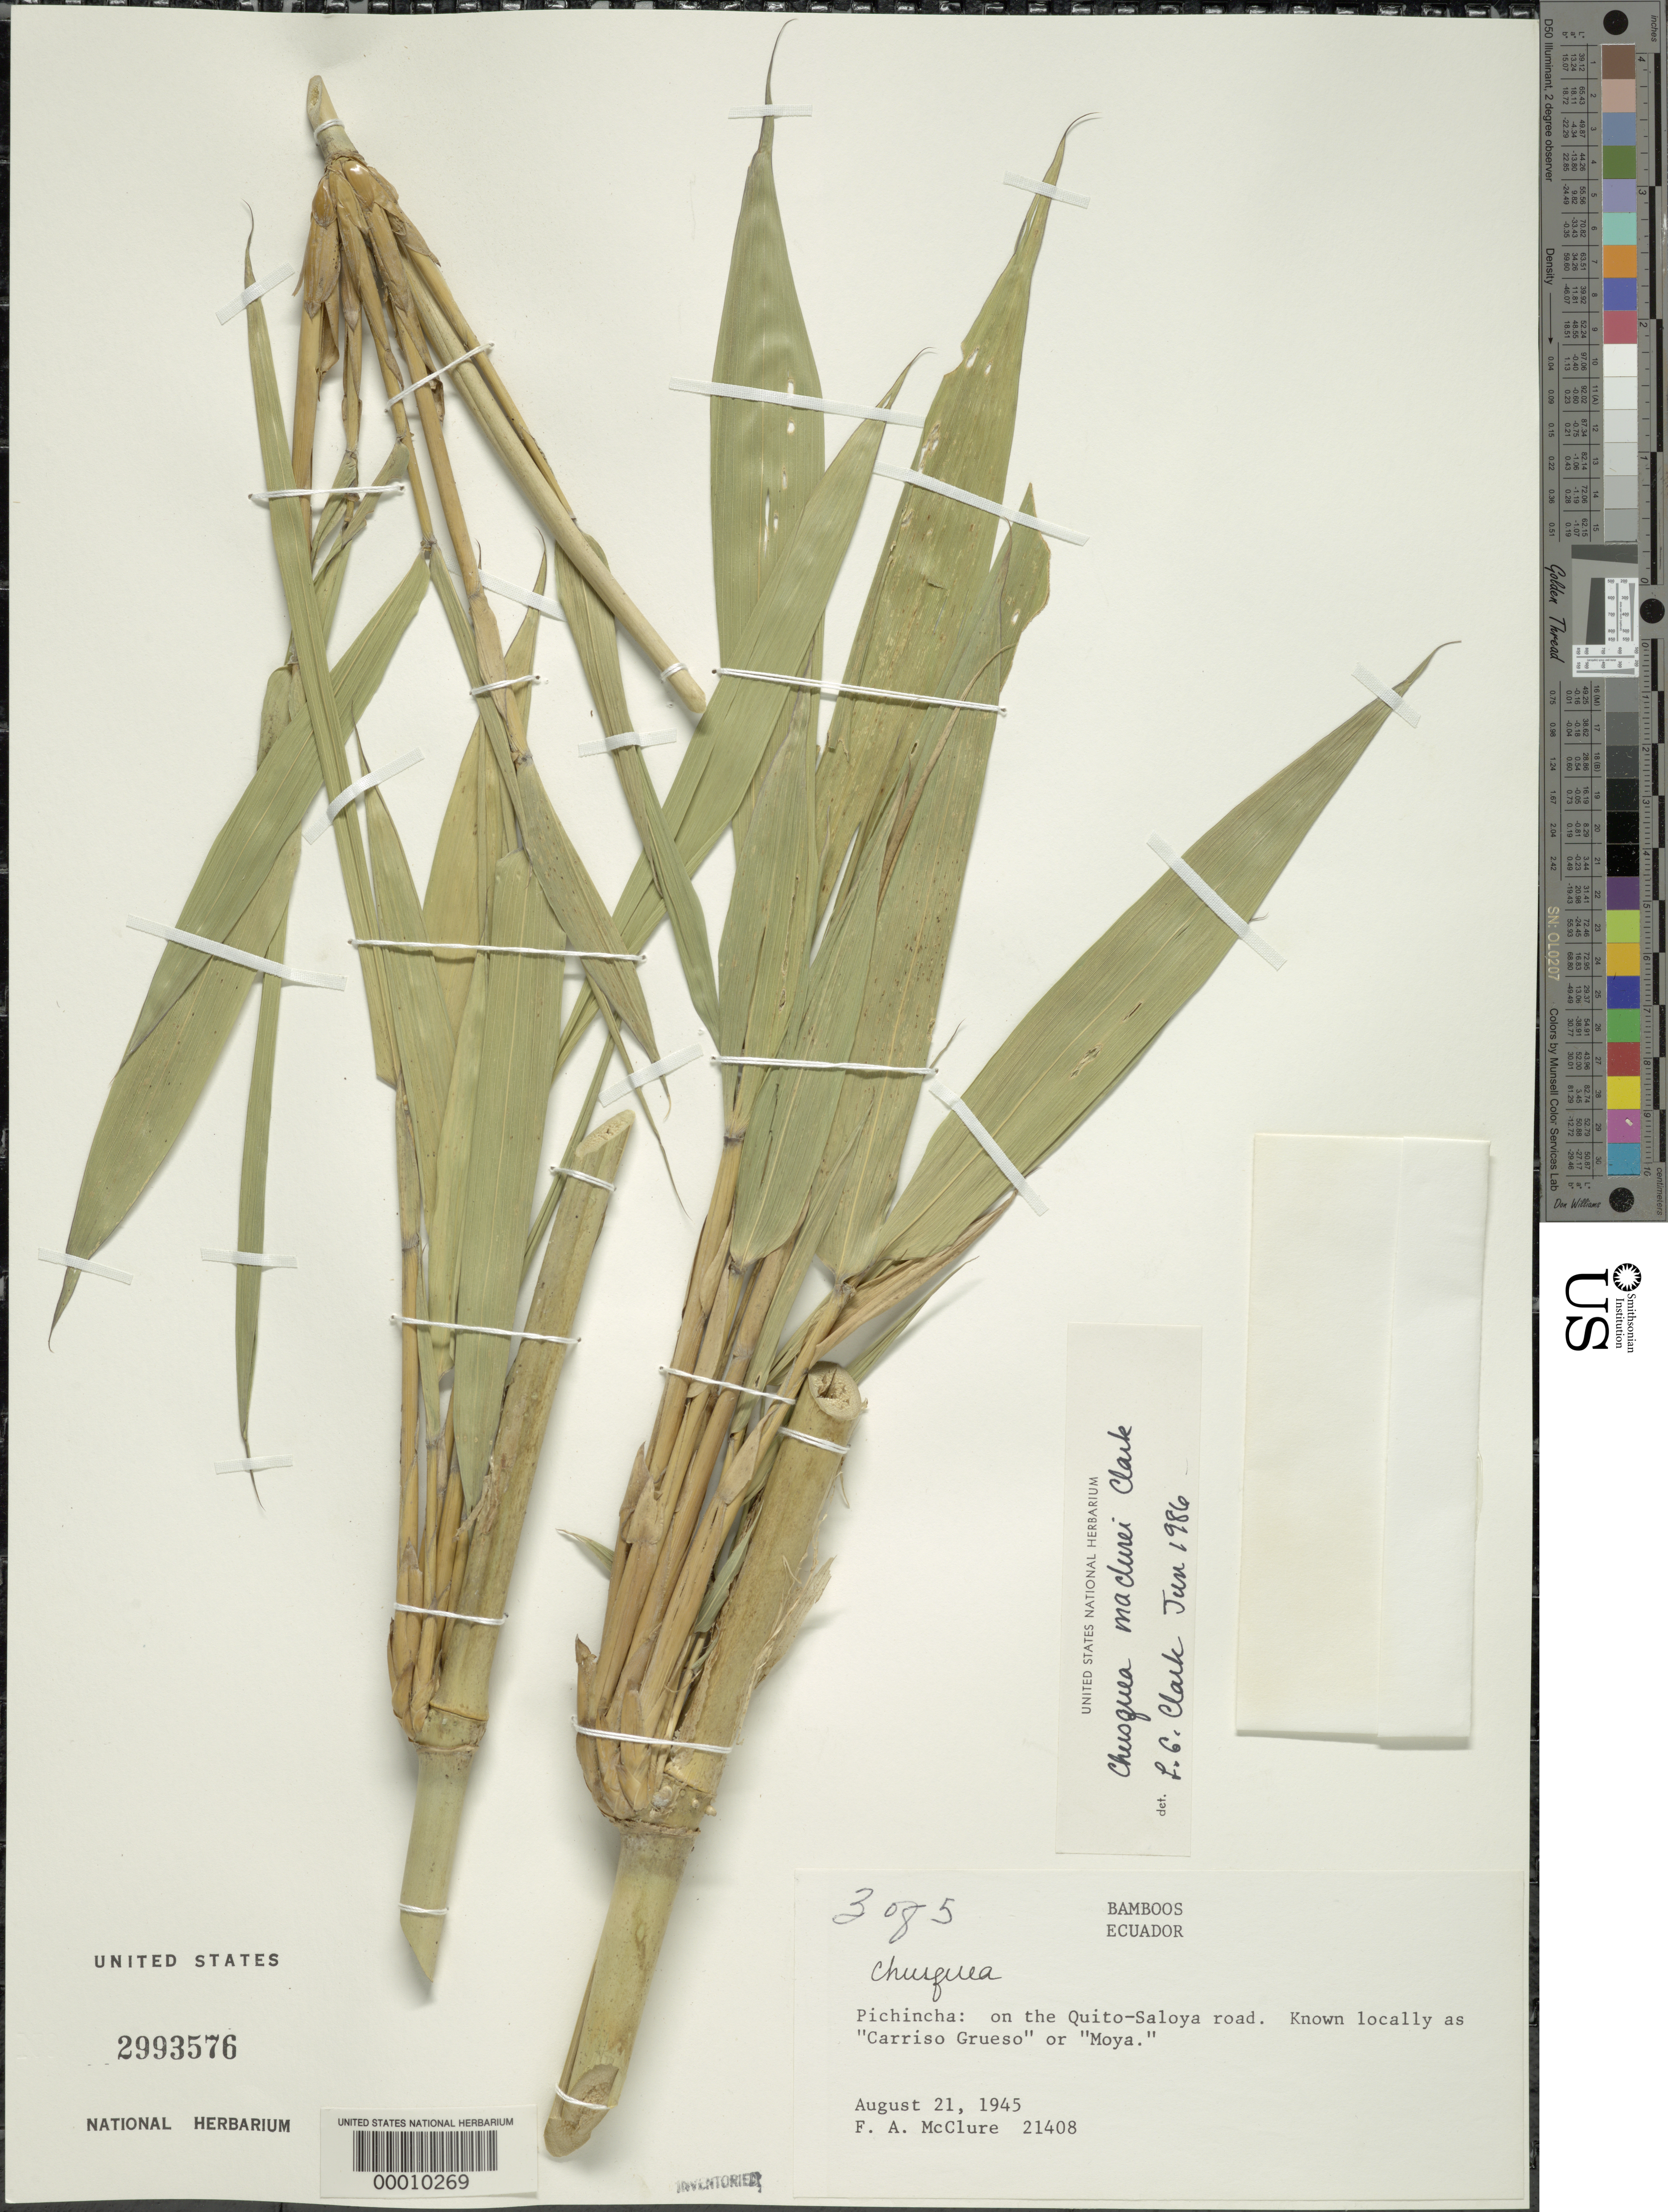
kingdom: Plantae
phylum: Tracheophyta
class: Liliopsida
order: Poales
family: Poaceae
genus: Chusquea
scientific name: Chusquea maclurei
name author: L.G. Clark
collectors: F. A. McClure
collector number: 21408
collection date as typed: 21 Aug 1945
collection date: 1945-08-21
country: Ecuador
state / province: Pichincha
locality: Quito-saloya road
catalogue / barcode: US 2993576